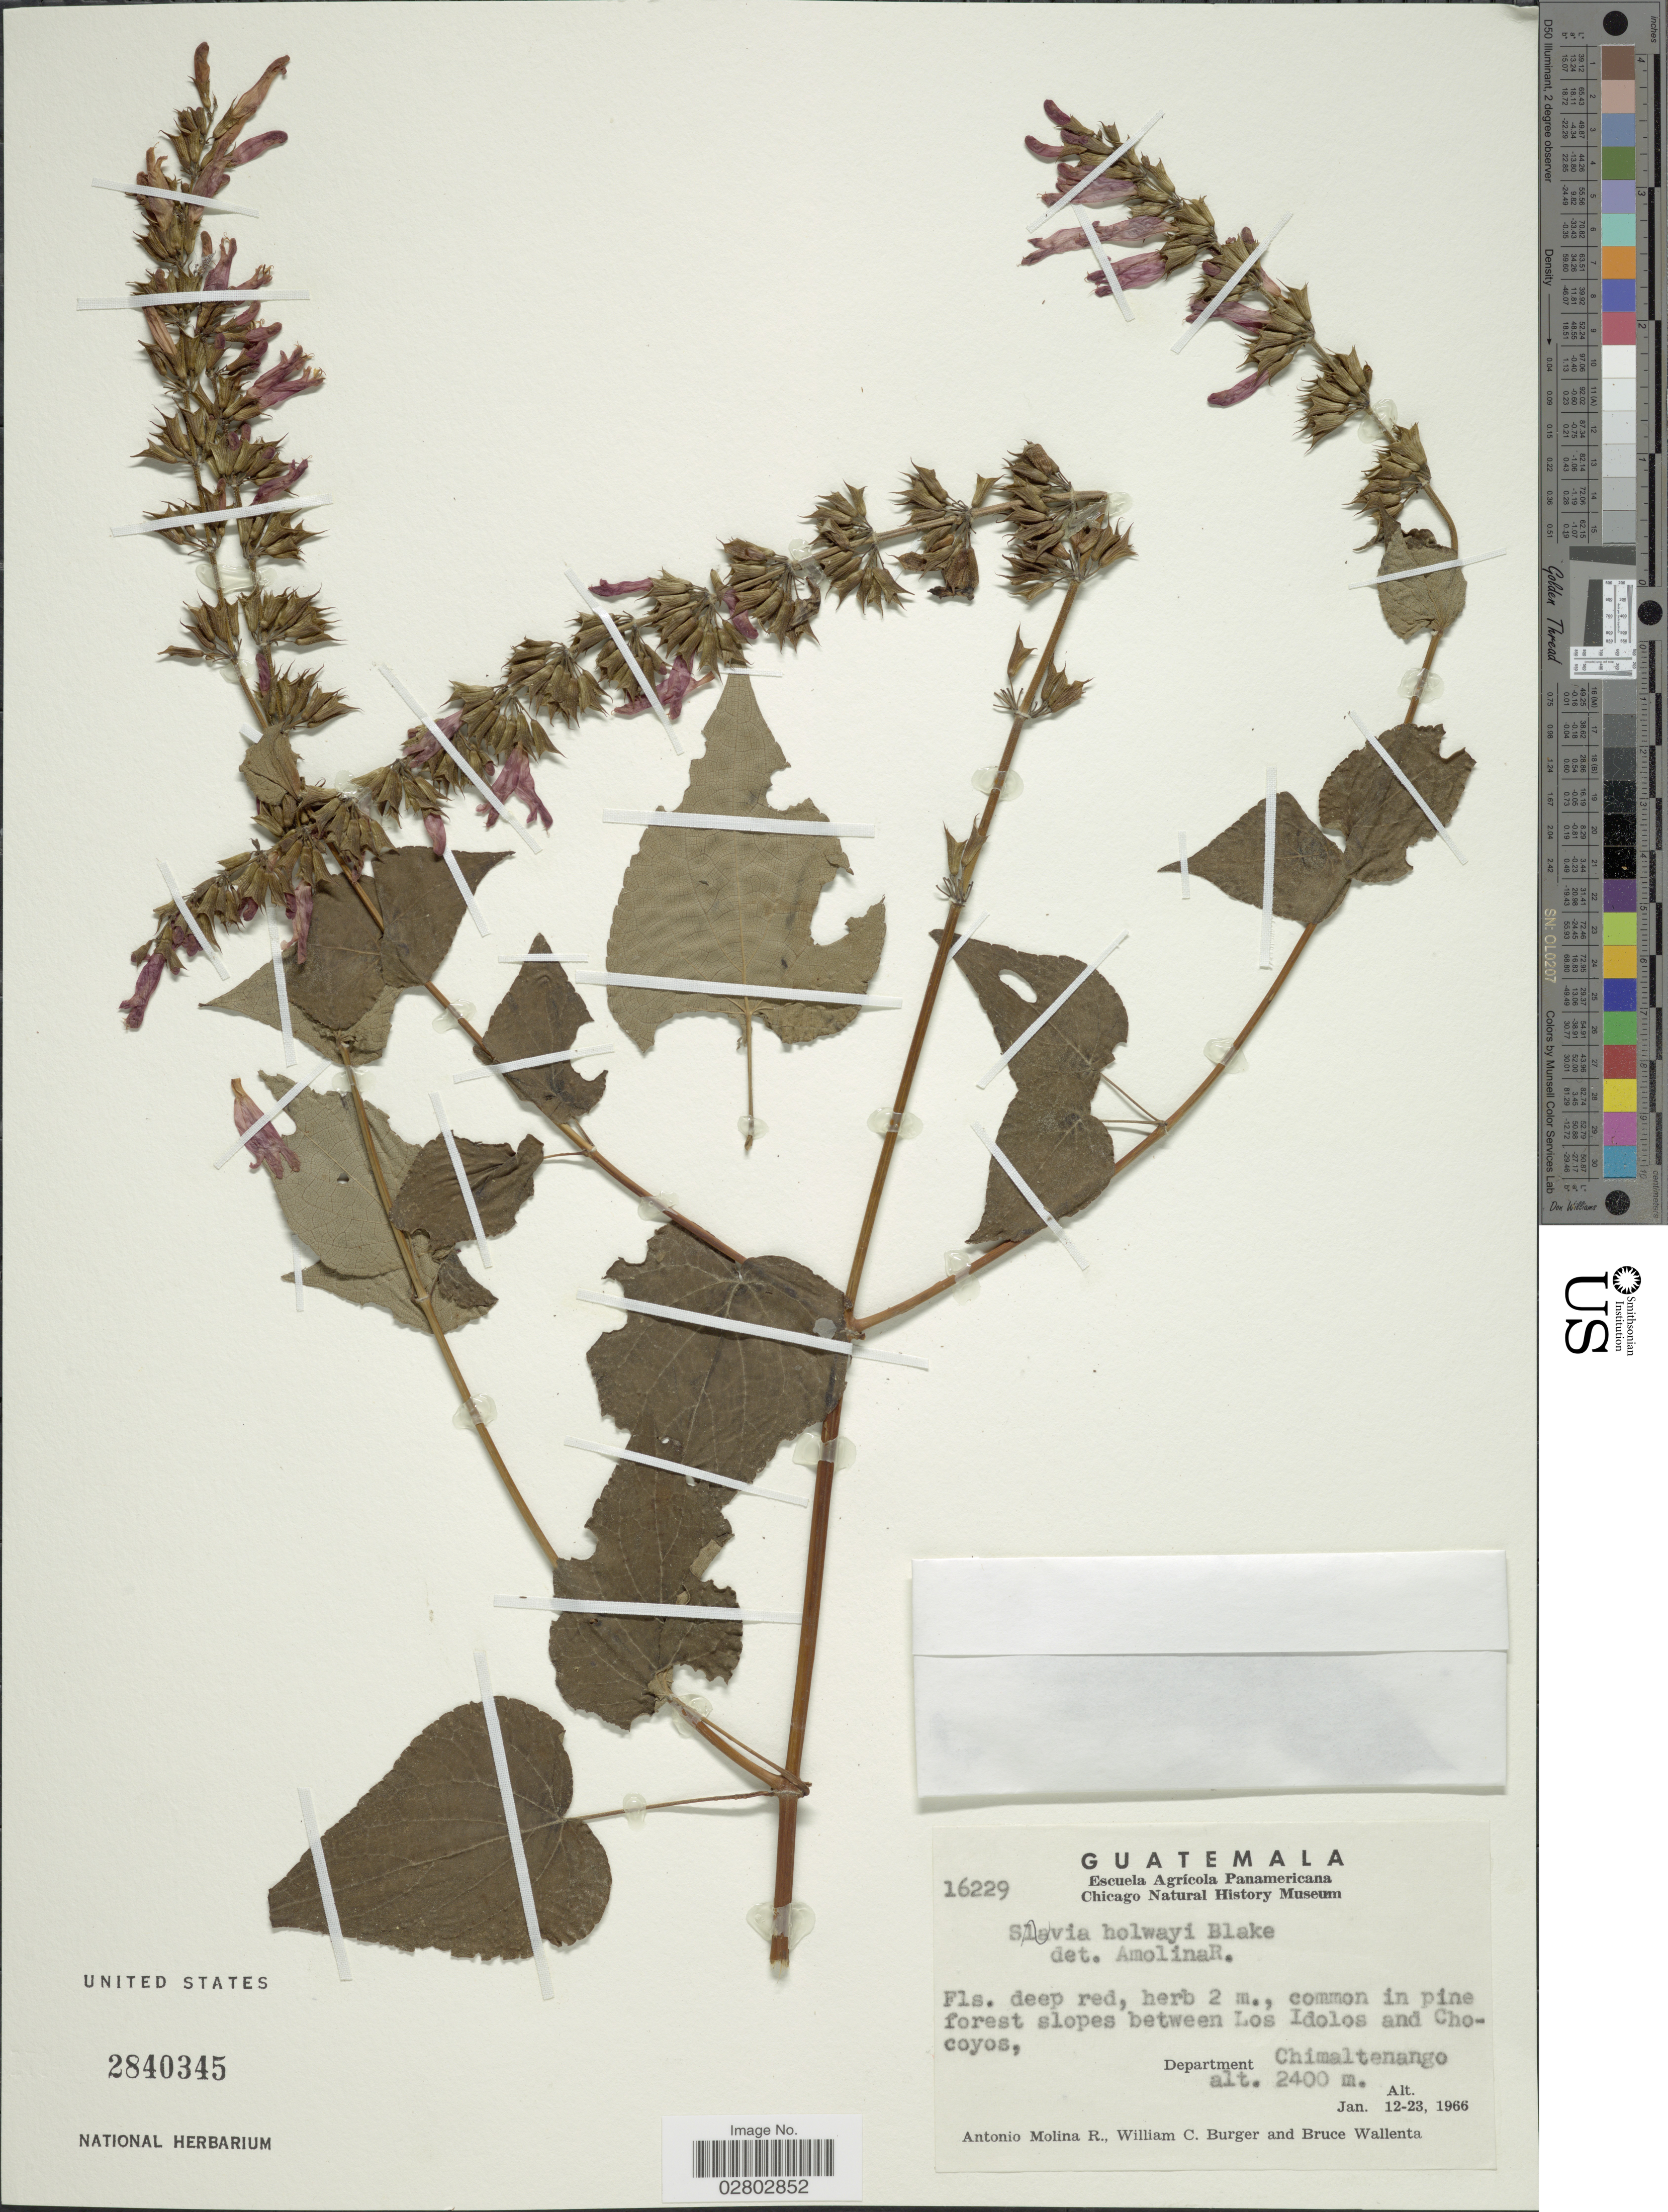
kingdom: Plantae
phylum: Tracheophyta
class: Magnoliopsida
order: Lamiales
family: Lamiaceae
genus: Salvia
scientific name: Salvia pulchella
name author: DC.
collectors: A. Molina R., W. Burger & B. Wallenta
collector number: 16229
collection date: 1966-01-12/1966-01-23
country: Guatemala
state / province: Chimaltenango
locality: Common in pine forest slopes between Los Idolos and Chocoyos, Department Chimaltenango.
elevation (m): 2400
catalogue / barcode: US 2840345